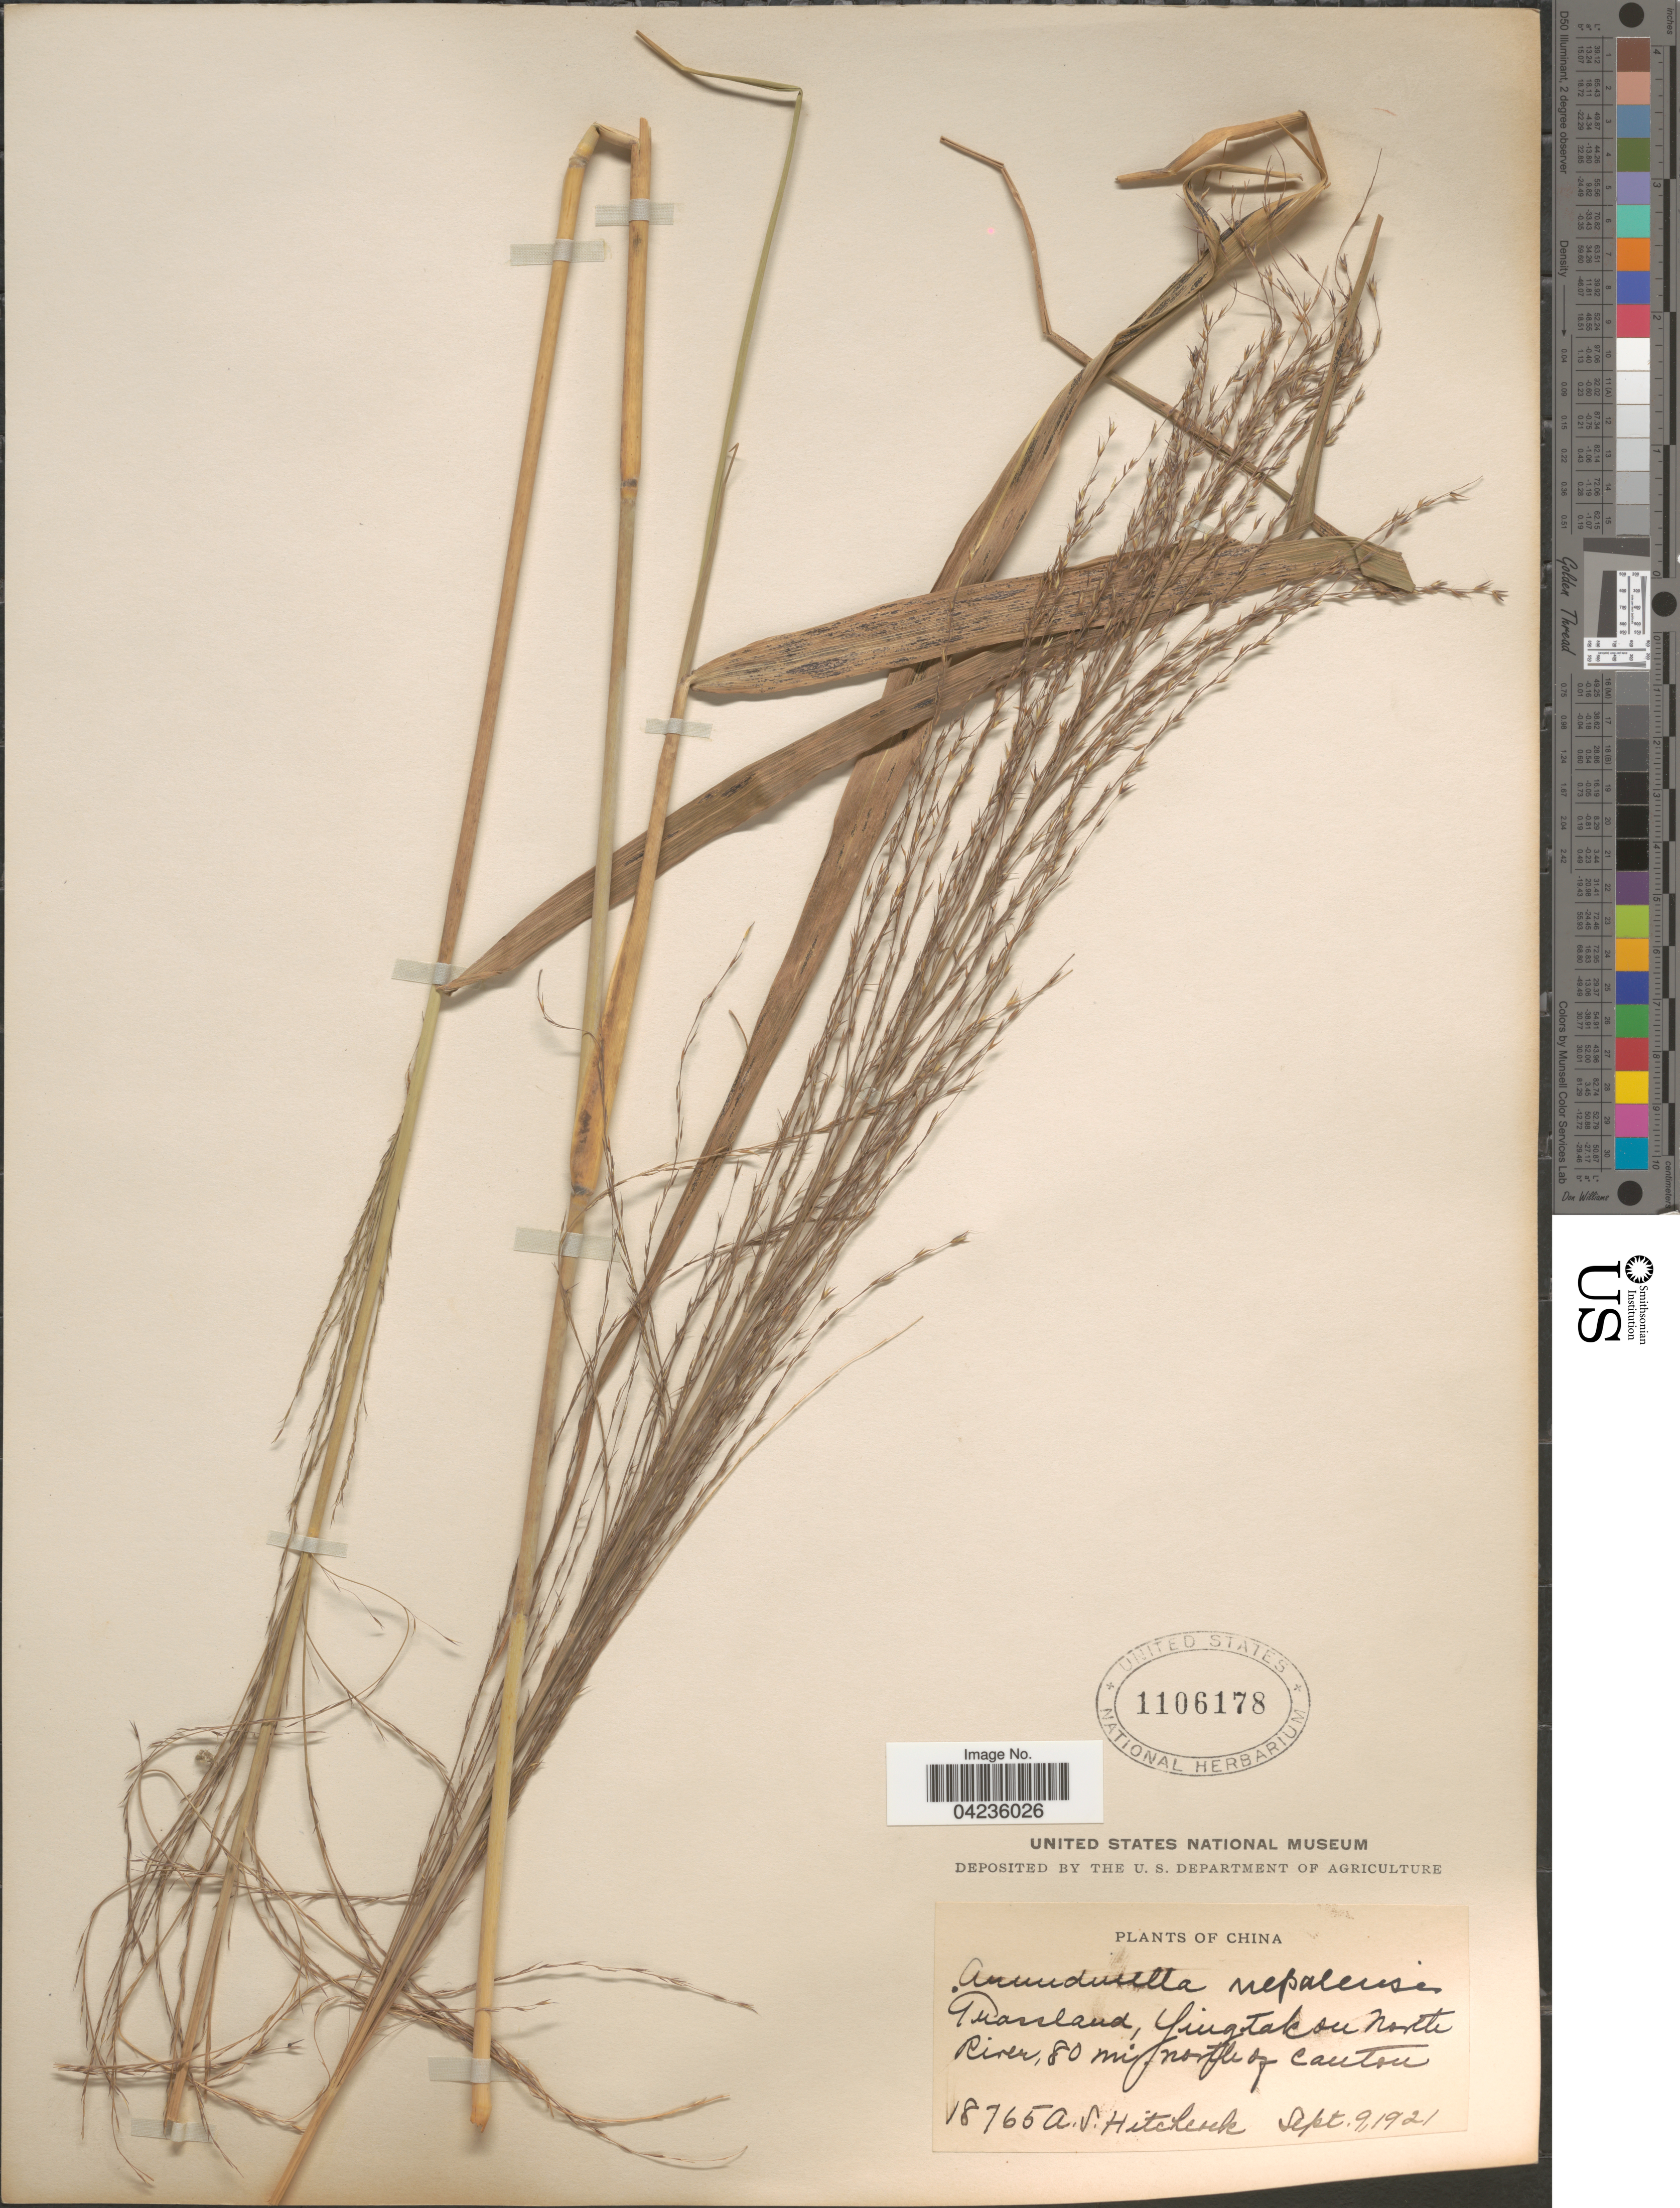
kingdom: Plantae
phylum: Tracheophyta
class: Liliopsida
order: Poales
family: Poaceae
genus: Arundinella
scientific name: Arundinella nepalensis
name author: Trin.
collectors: A. S. Hitchcock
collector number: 18765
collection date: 1921-09-09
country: China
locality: Yingtak, on North River, 80 mi. north of Canton.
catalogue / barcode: US 1106178